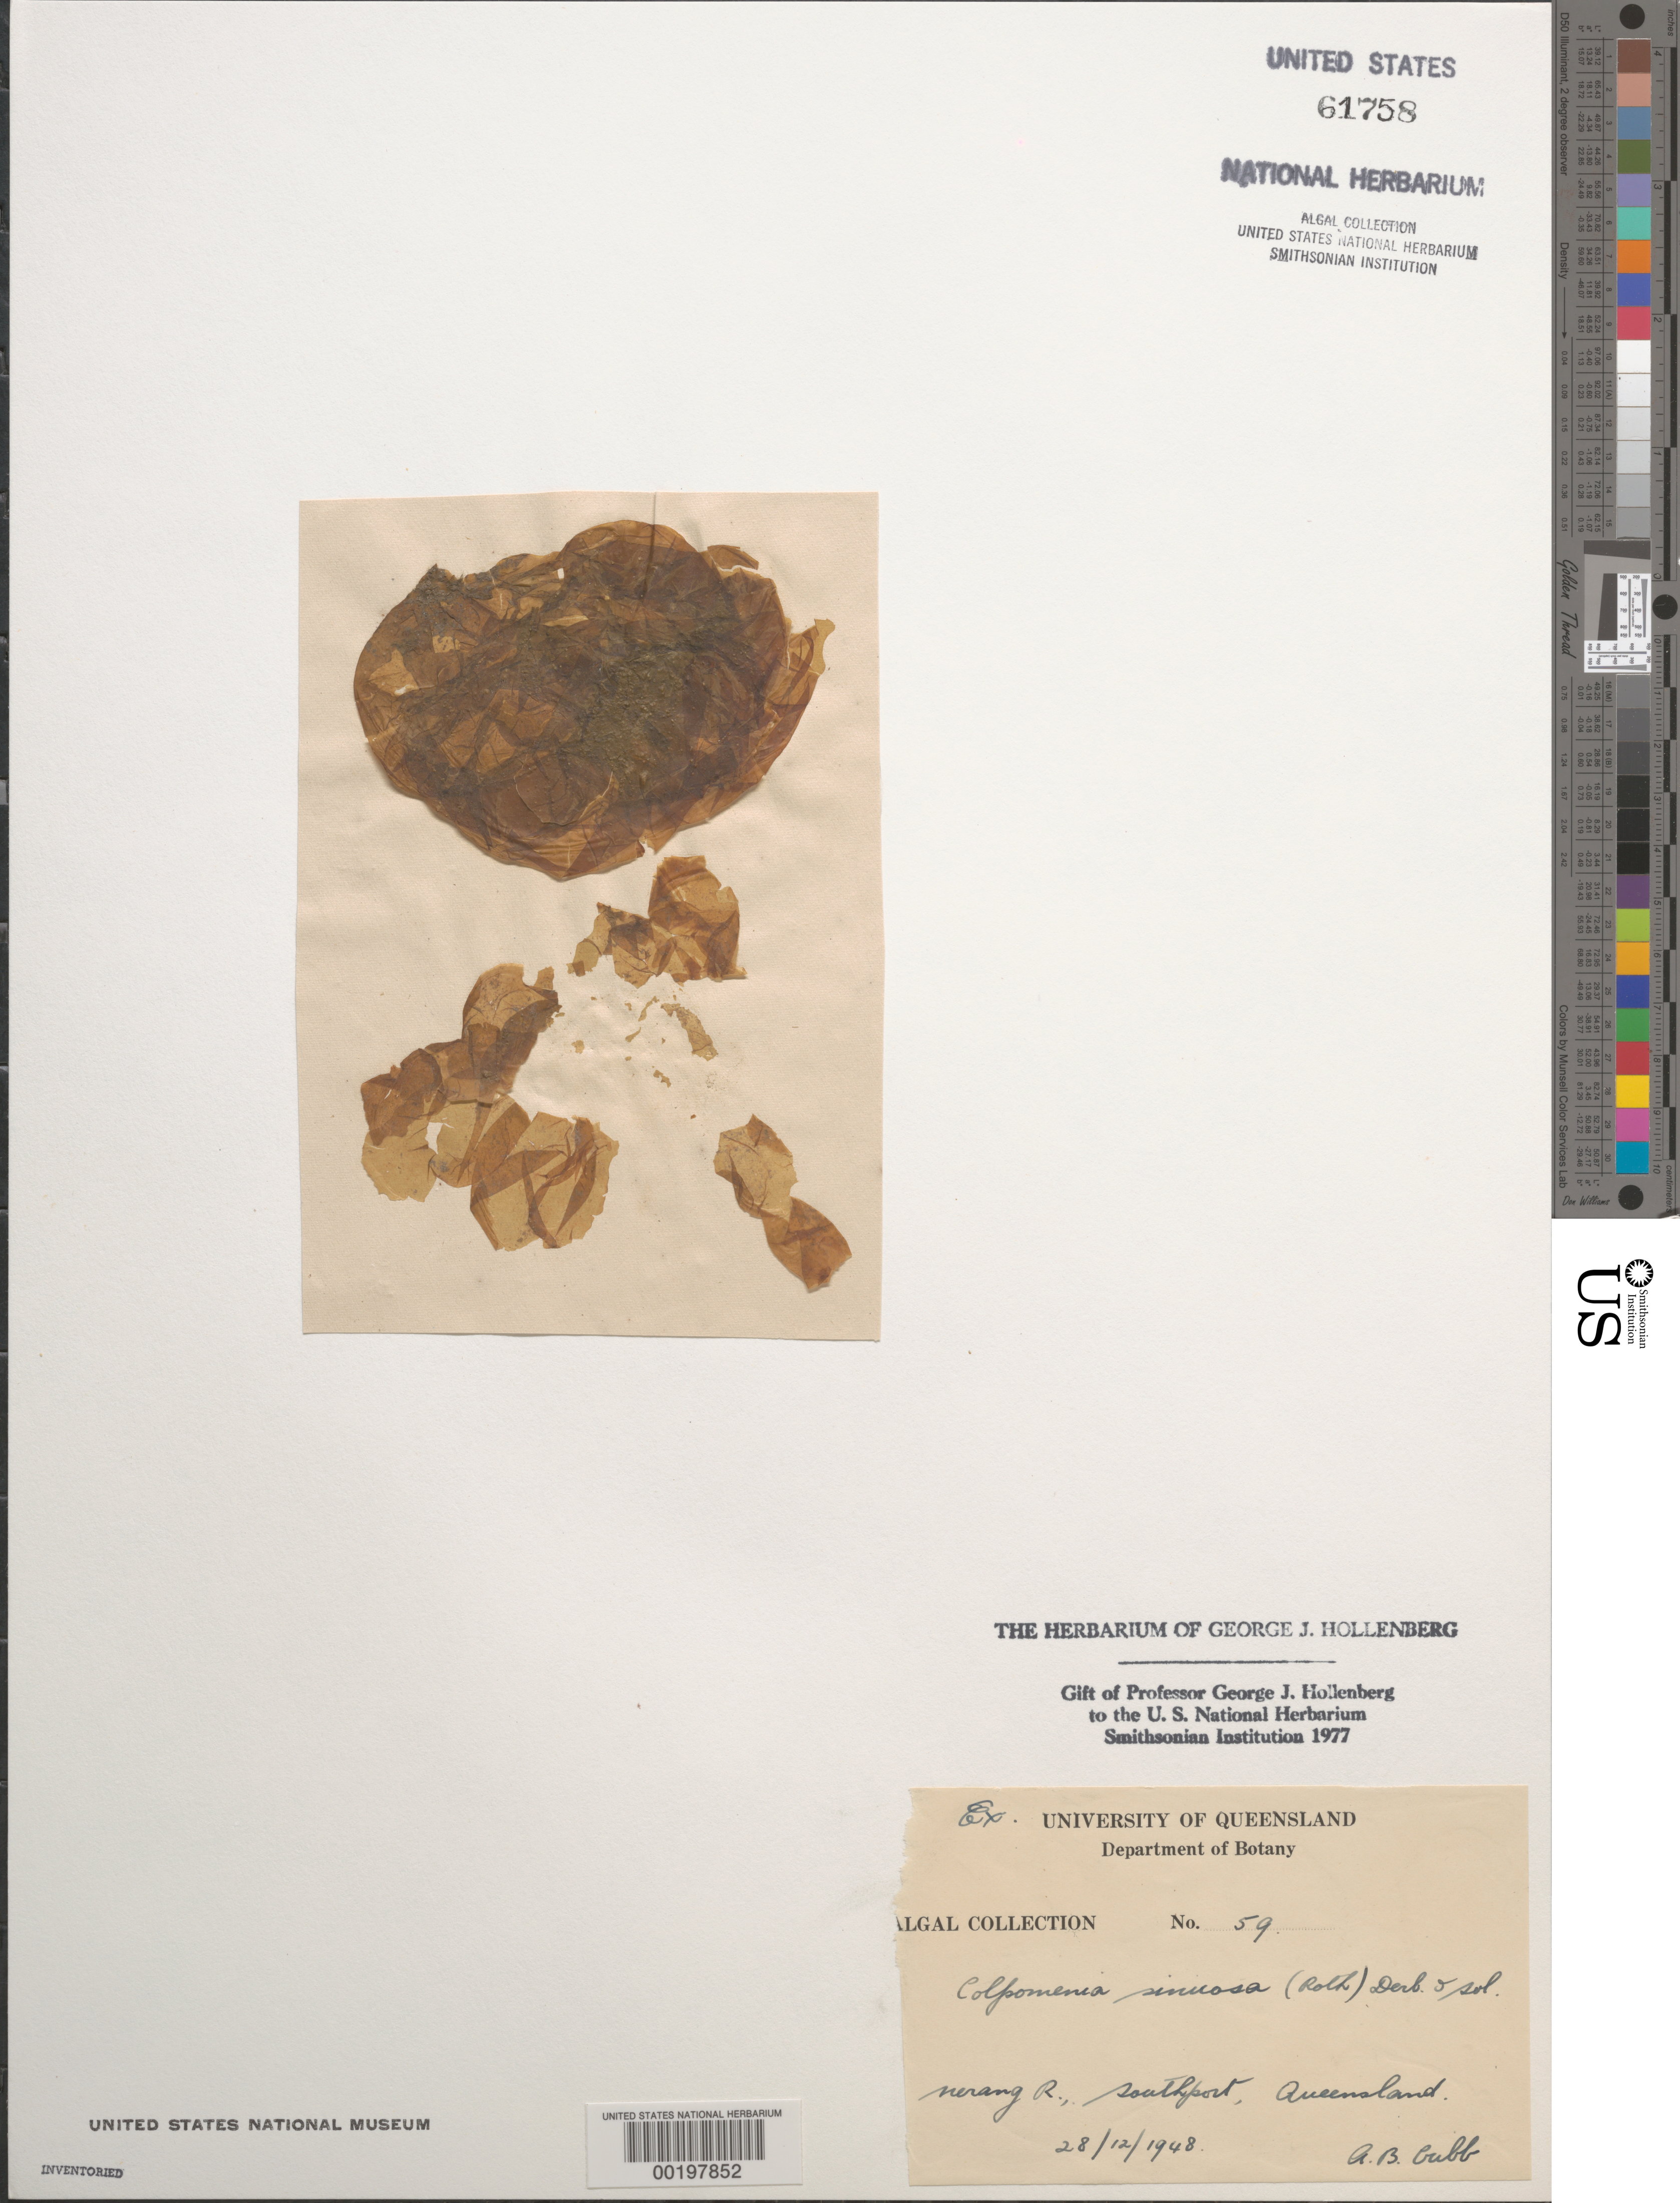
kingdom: Chromista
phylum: Ochrophyta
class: Phaeophyceae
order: Scytosiphonales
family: Scytosiphonaceae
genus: Colpomenia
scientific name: Colpomenia sinuosa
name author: (K. Mert. ex Roth) Derbes & Solier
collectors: A. Cribb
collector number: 59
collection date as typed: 28 Dec 1948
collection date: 1948-12-28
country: Australia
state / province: Queensland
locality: Nerang River, Southport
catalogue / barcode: US 61758